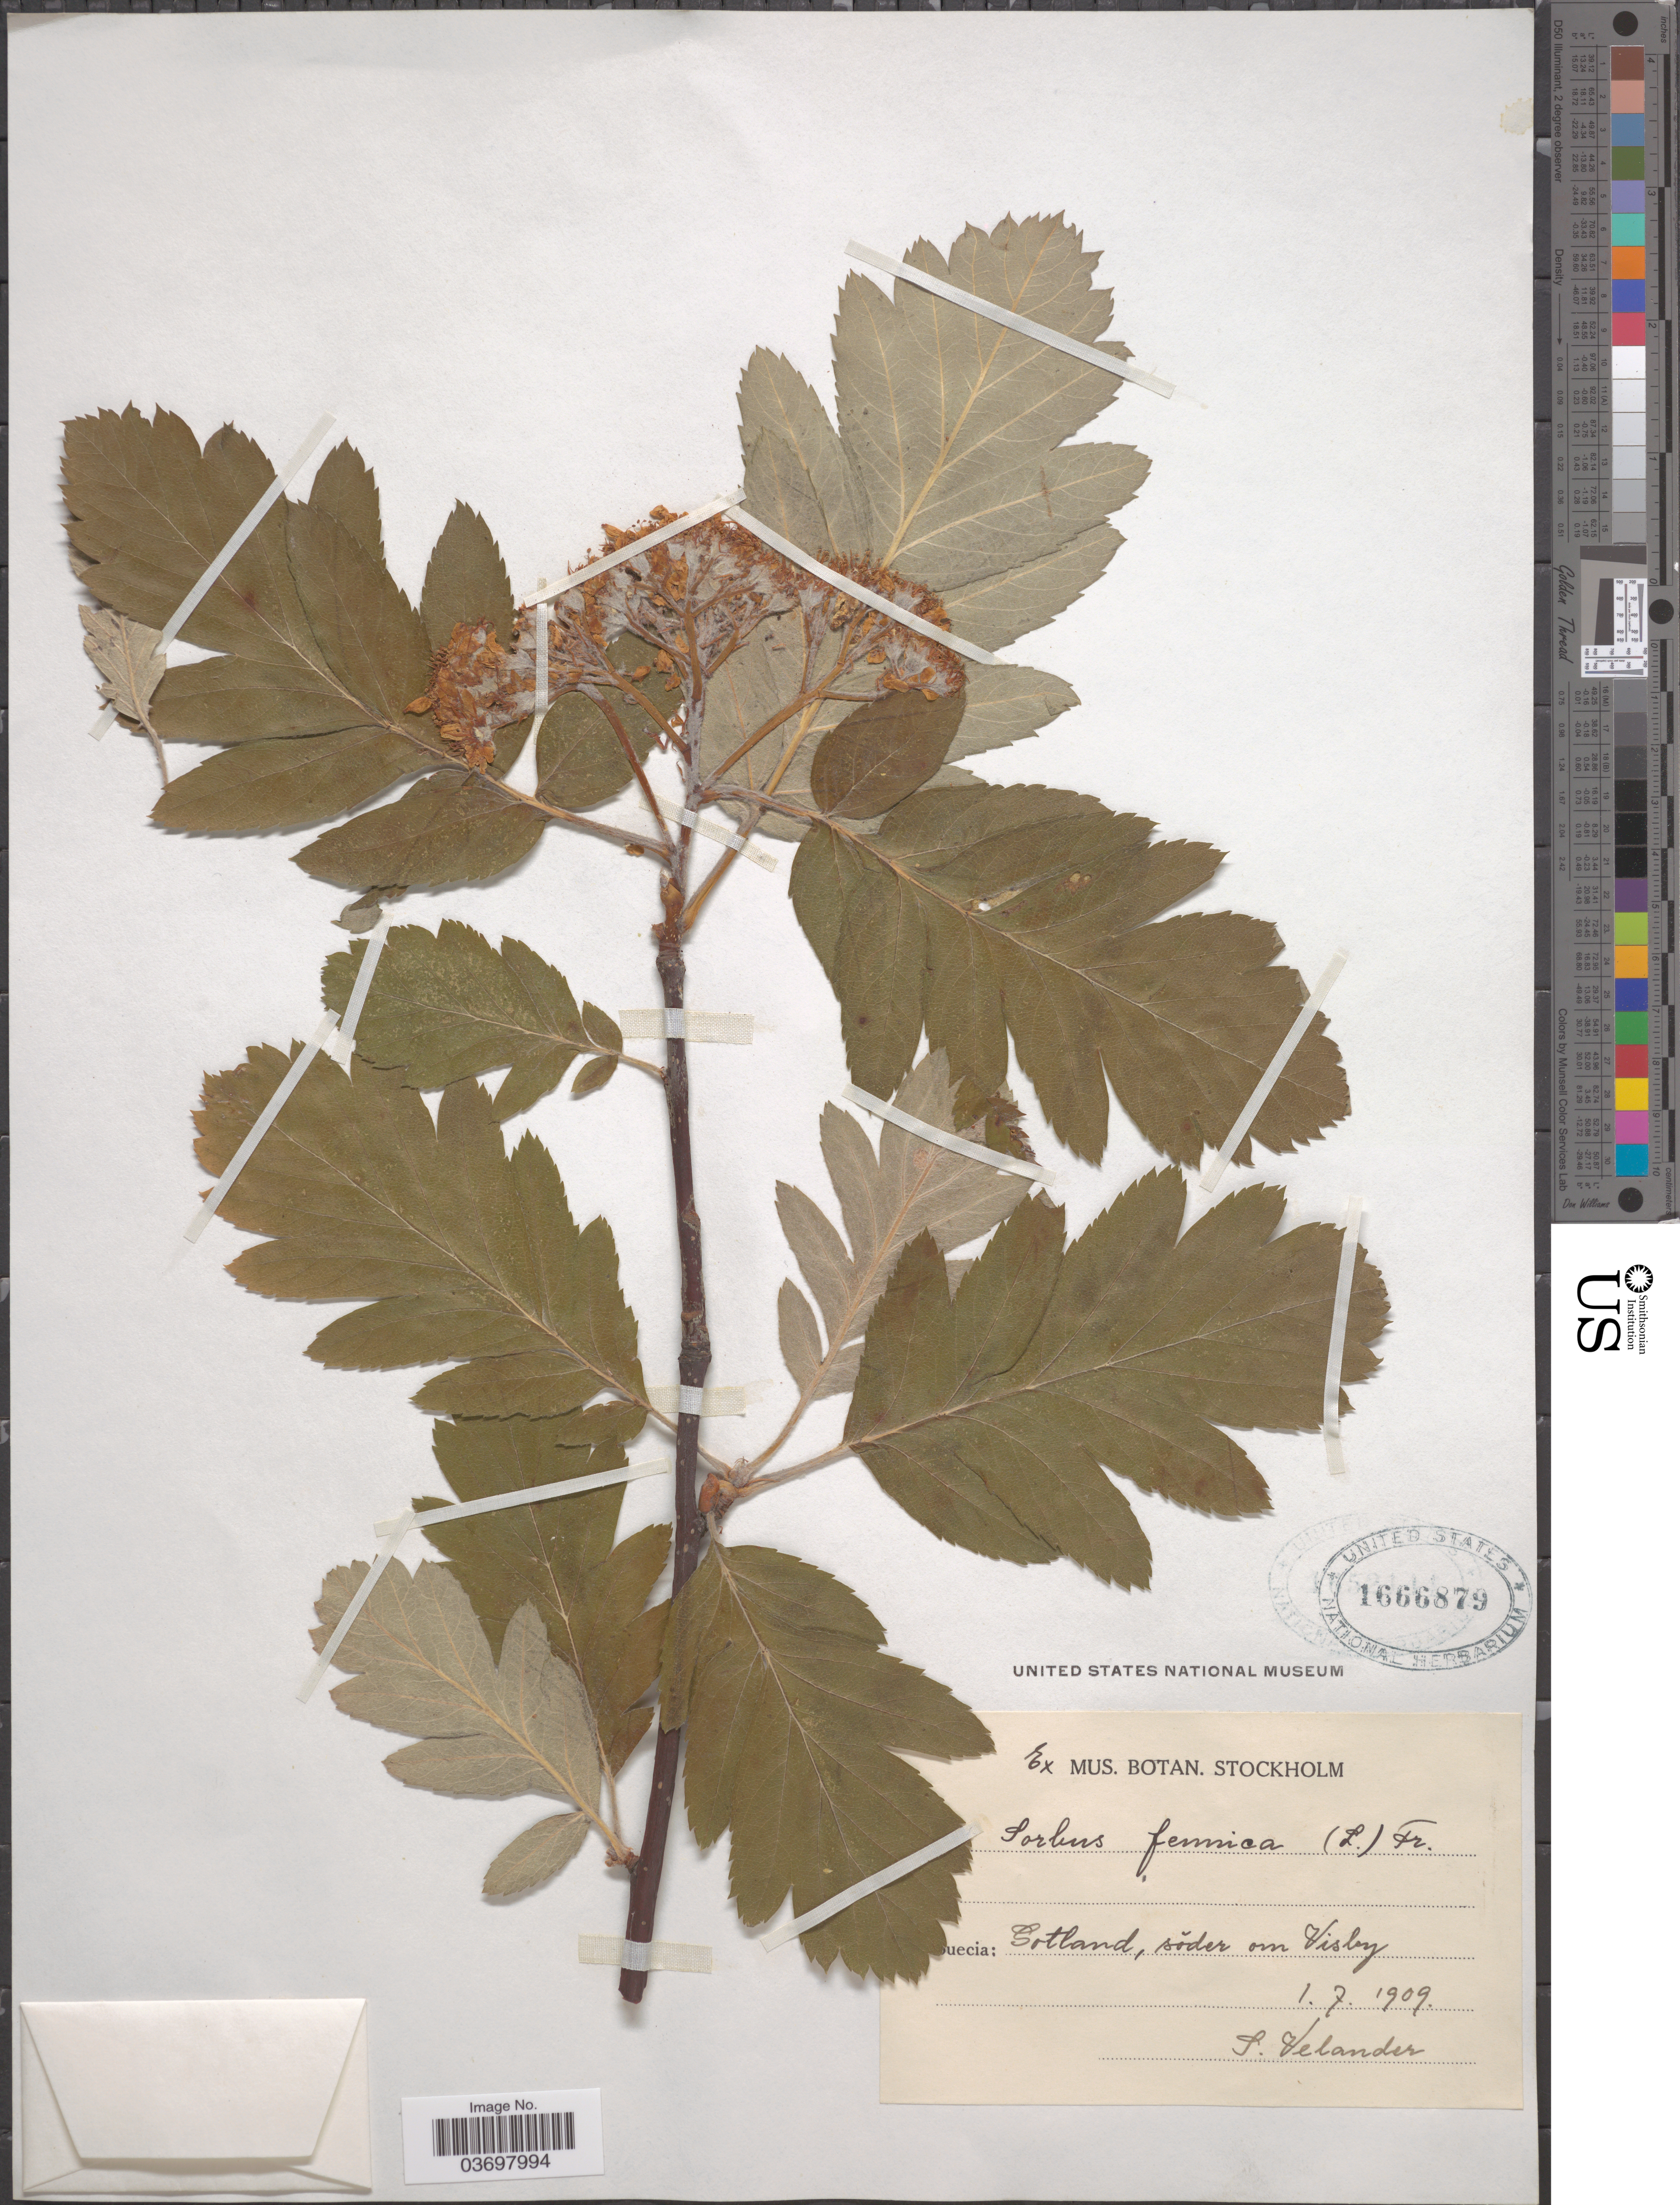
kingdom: Plantae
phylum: Tracheophyta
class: Magnoliopsida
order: Rosales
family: Rosaceae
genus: Sorbus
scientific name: Sorbus fennica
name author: (Kalm) Fr. a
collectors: J. Velander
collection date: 1909-07-01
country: Sweden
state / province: Gotland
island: Gotland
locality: sôder om Visby.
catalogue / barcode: US 1666879